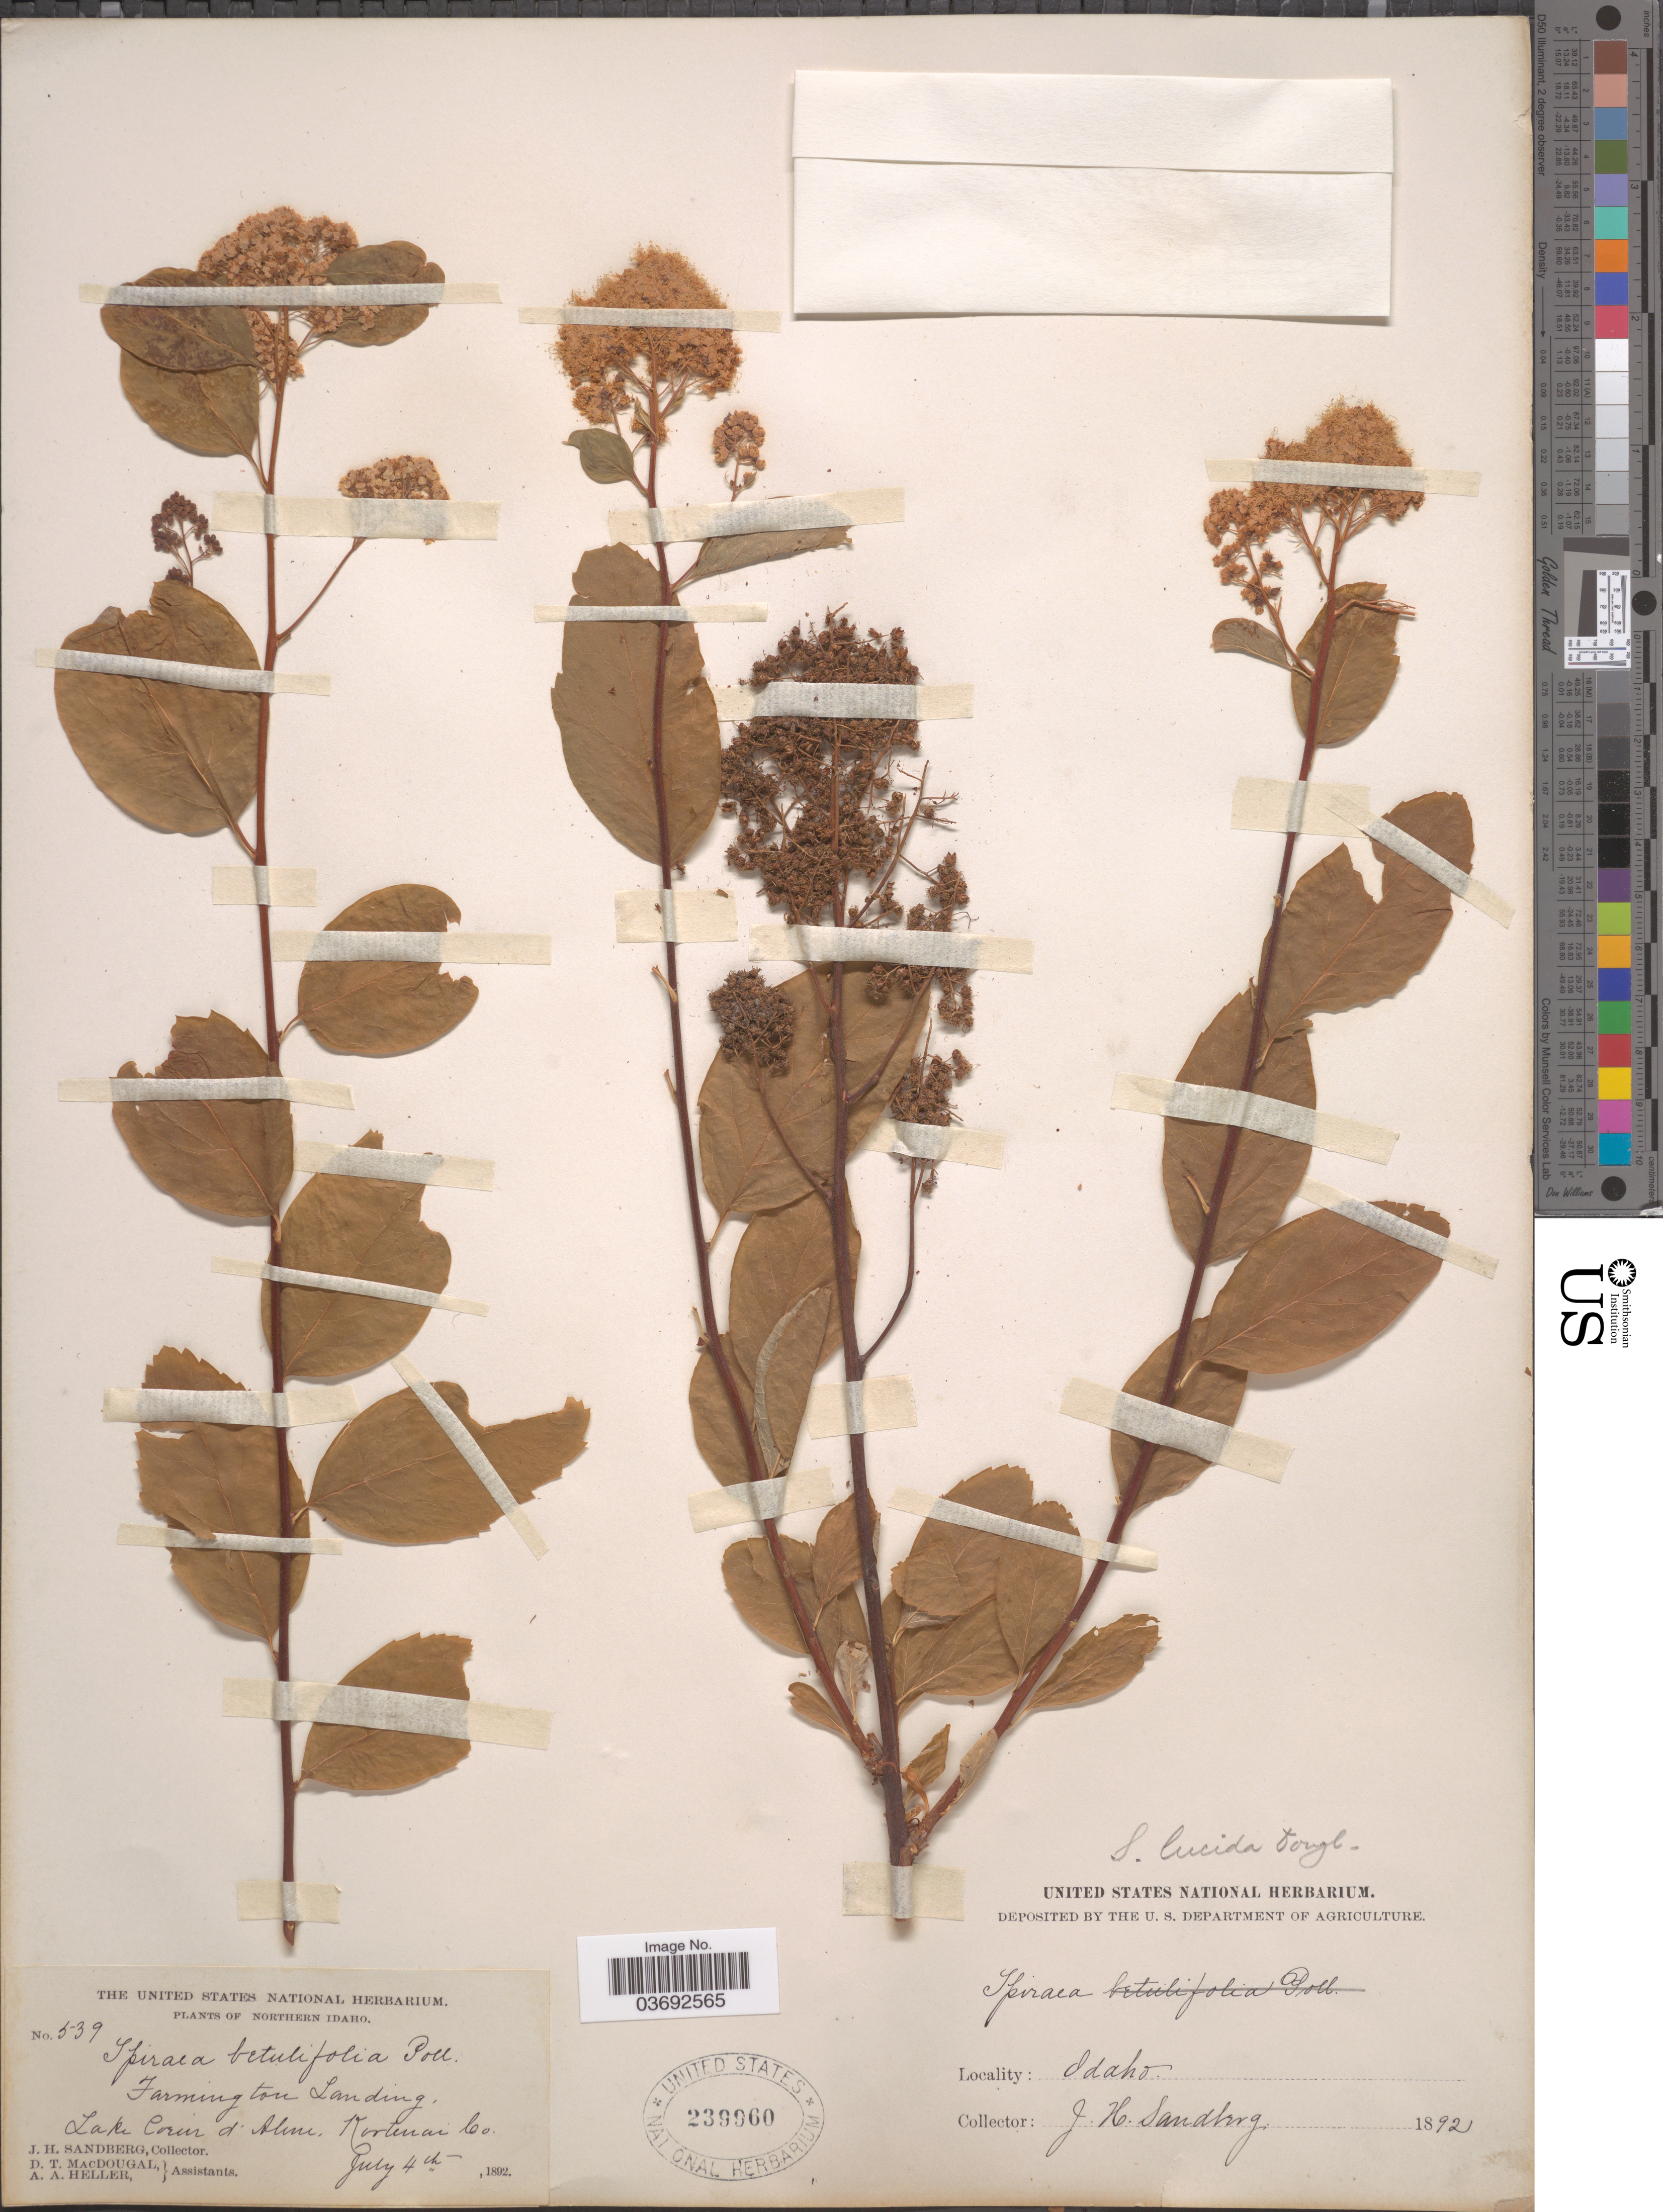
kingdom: Plantae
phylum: Tracheophyta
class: Magnoliopsida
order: Rosales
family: Rosaceae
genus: Spiraea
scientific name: Spiraea lucida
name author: Douglas ex Greene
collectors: J. H. Sandberg, D. T. MacDougal & A. A. Heller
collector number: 539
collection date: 1892-07-04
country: United States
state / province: Idaho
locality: Northern Idaho. Farmington Landing, Lake Coeur d'Alene, Kootenai Co.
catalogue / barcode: US 239960